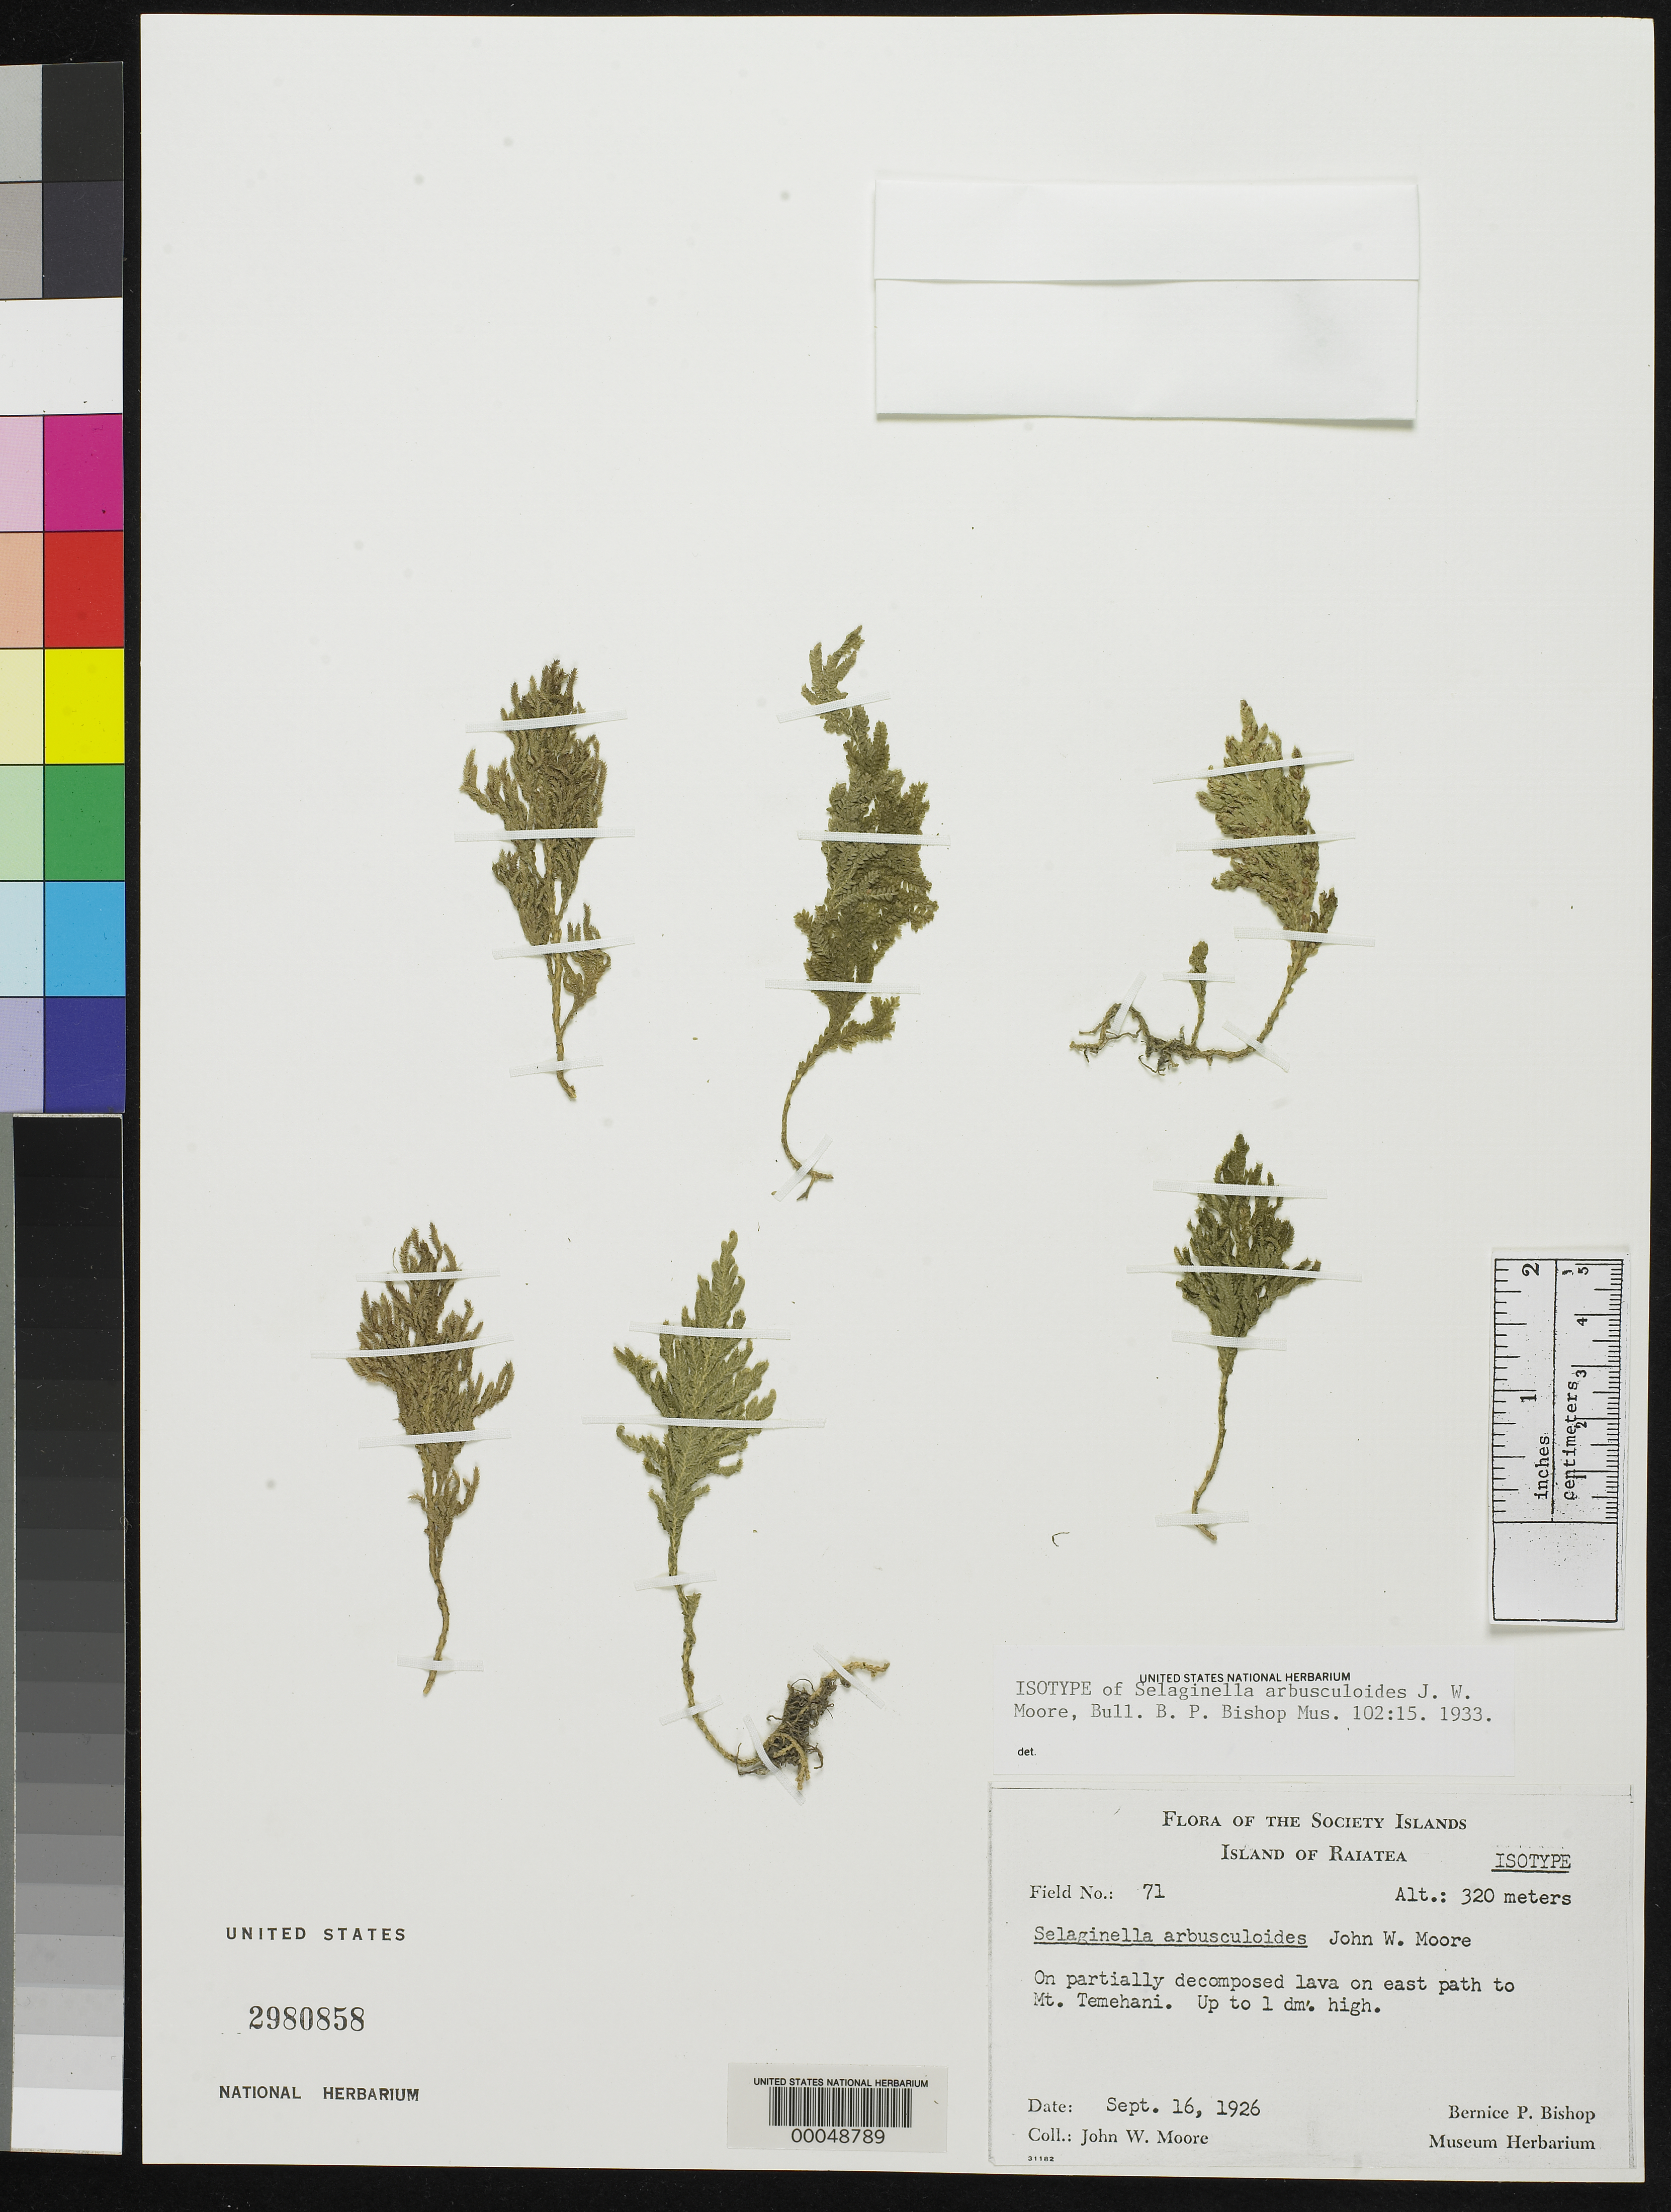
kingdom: Plantae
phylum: Tracheophyta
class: Lycopodiopsida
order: Selaginellales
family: Selaginellaceae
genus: Selaginella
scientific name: Selaginella arbusculoides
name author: J.W. Moore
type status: Isotype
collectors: J. W. Moore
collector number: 71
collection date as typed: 16 Sep 1926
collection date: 1926-09-16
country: French Polynesia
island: Raiatea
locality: E path to Mt. Temehani. [Society Is.]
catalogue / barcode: US 2980858